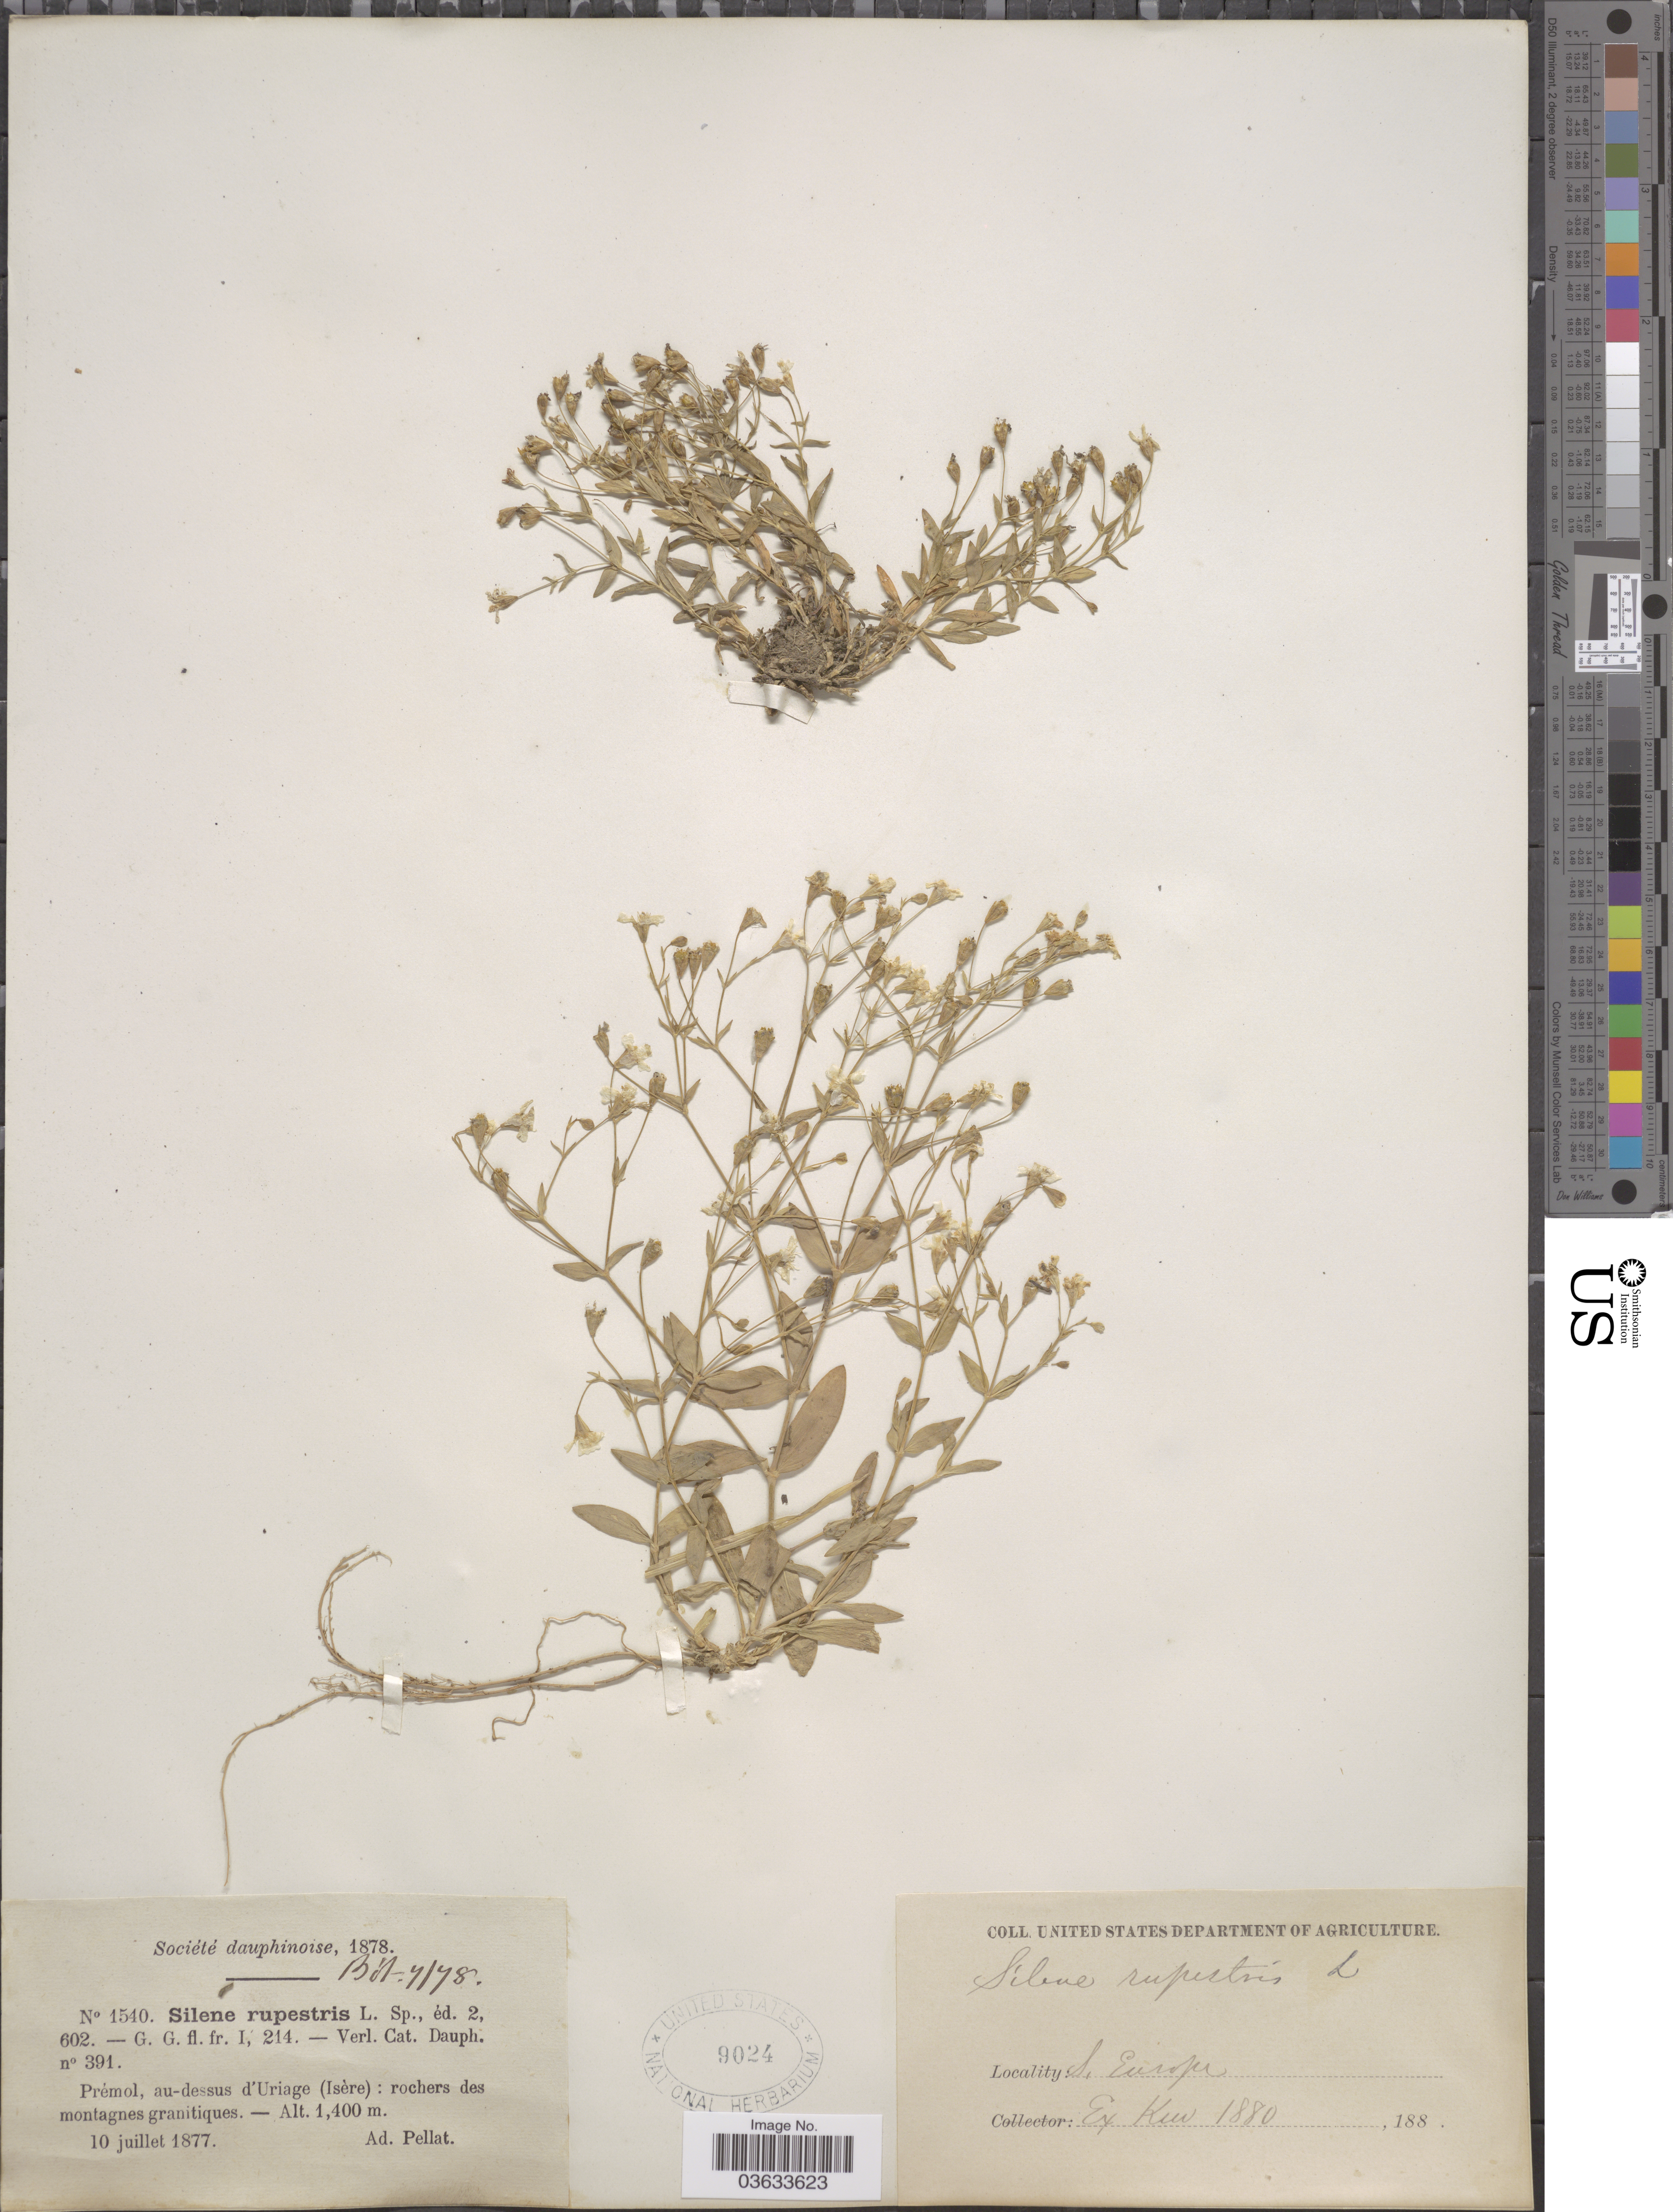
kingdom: Plantae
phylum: Tracheophyta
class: Magnoliopsida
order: Caryophyllales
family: Caryophyllaceae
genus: Atocion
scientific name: Atocion rupestre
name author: (L.) Oxelman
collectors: A. Pellat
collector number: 1540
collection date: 1877-07-10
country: France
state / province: Auvergne-Rhône-Alpes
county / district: Isère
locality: Prémol, au-dessus d'Uriage (Isère): rochers des montagnes granitiques. S. Europe.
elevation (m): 1400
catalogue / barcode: US 9024